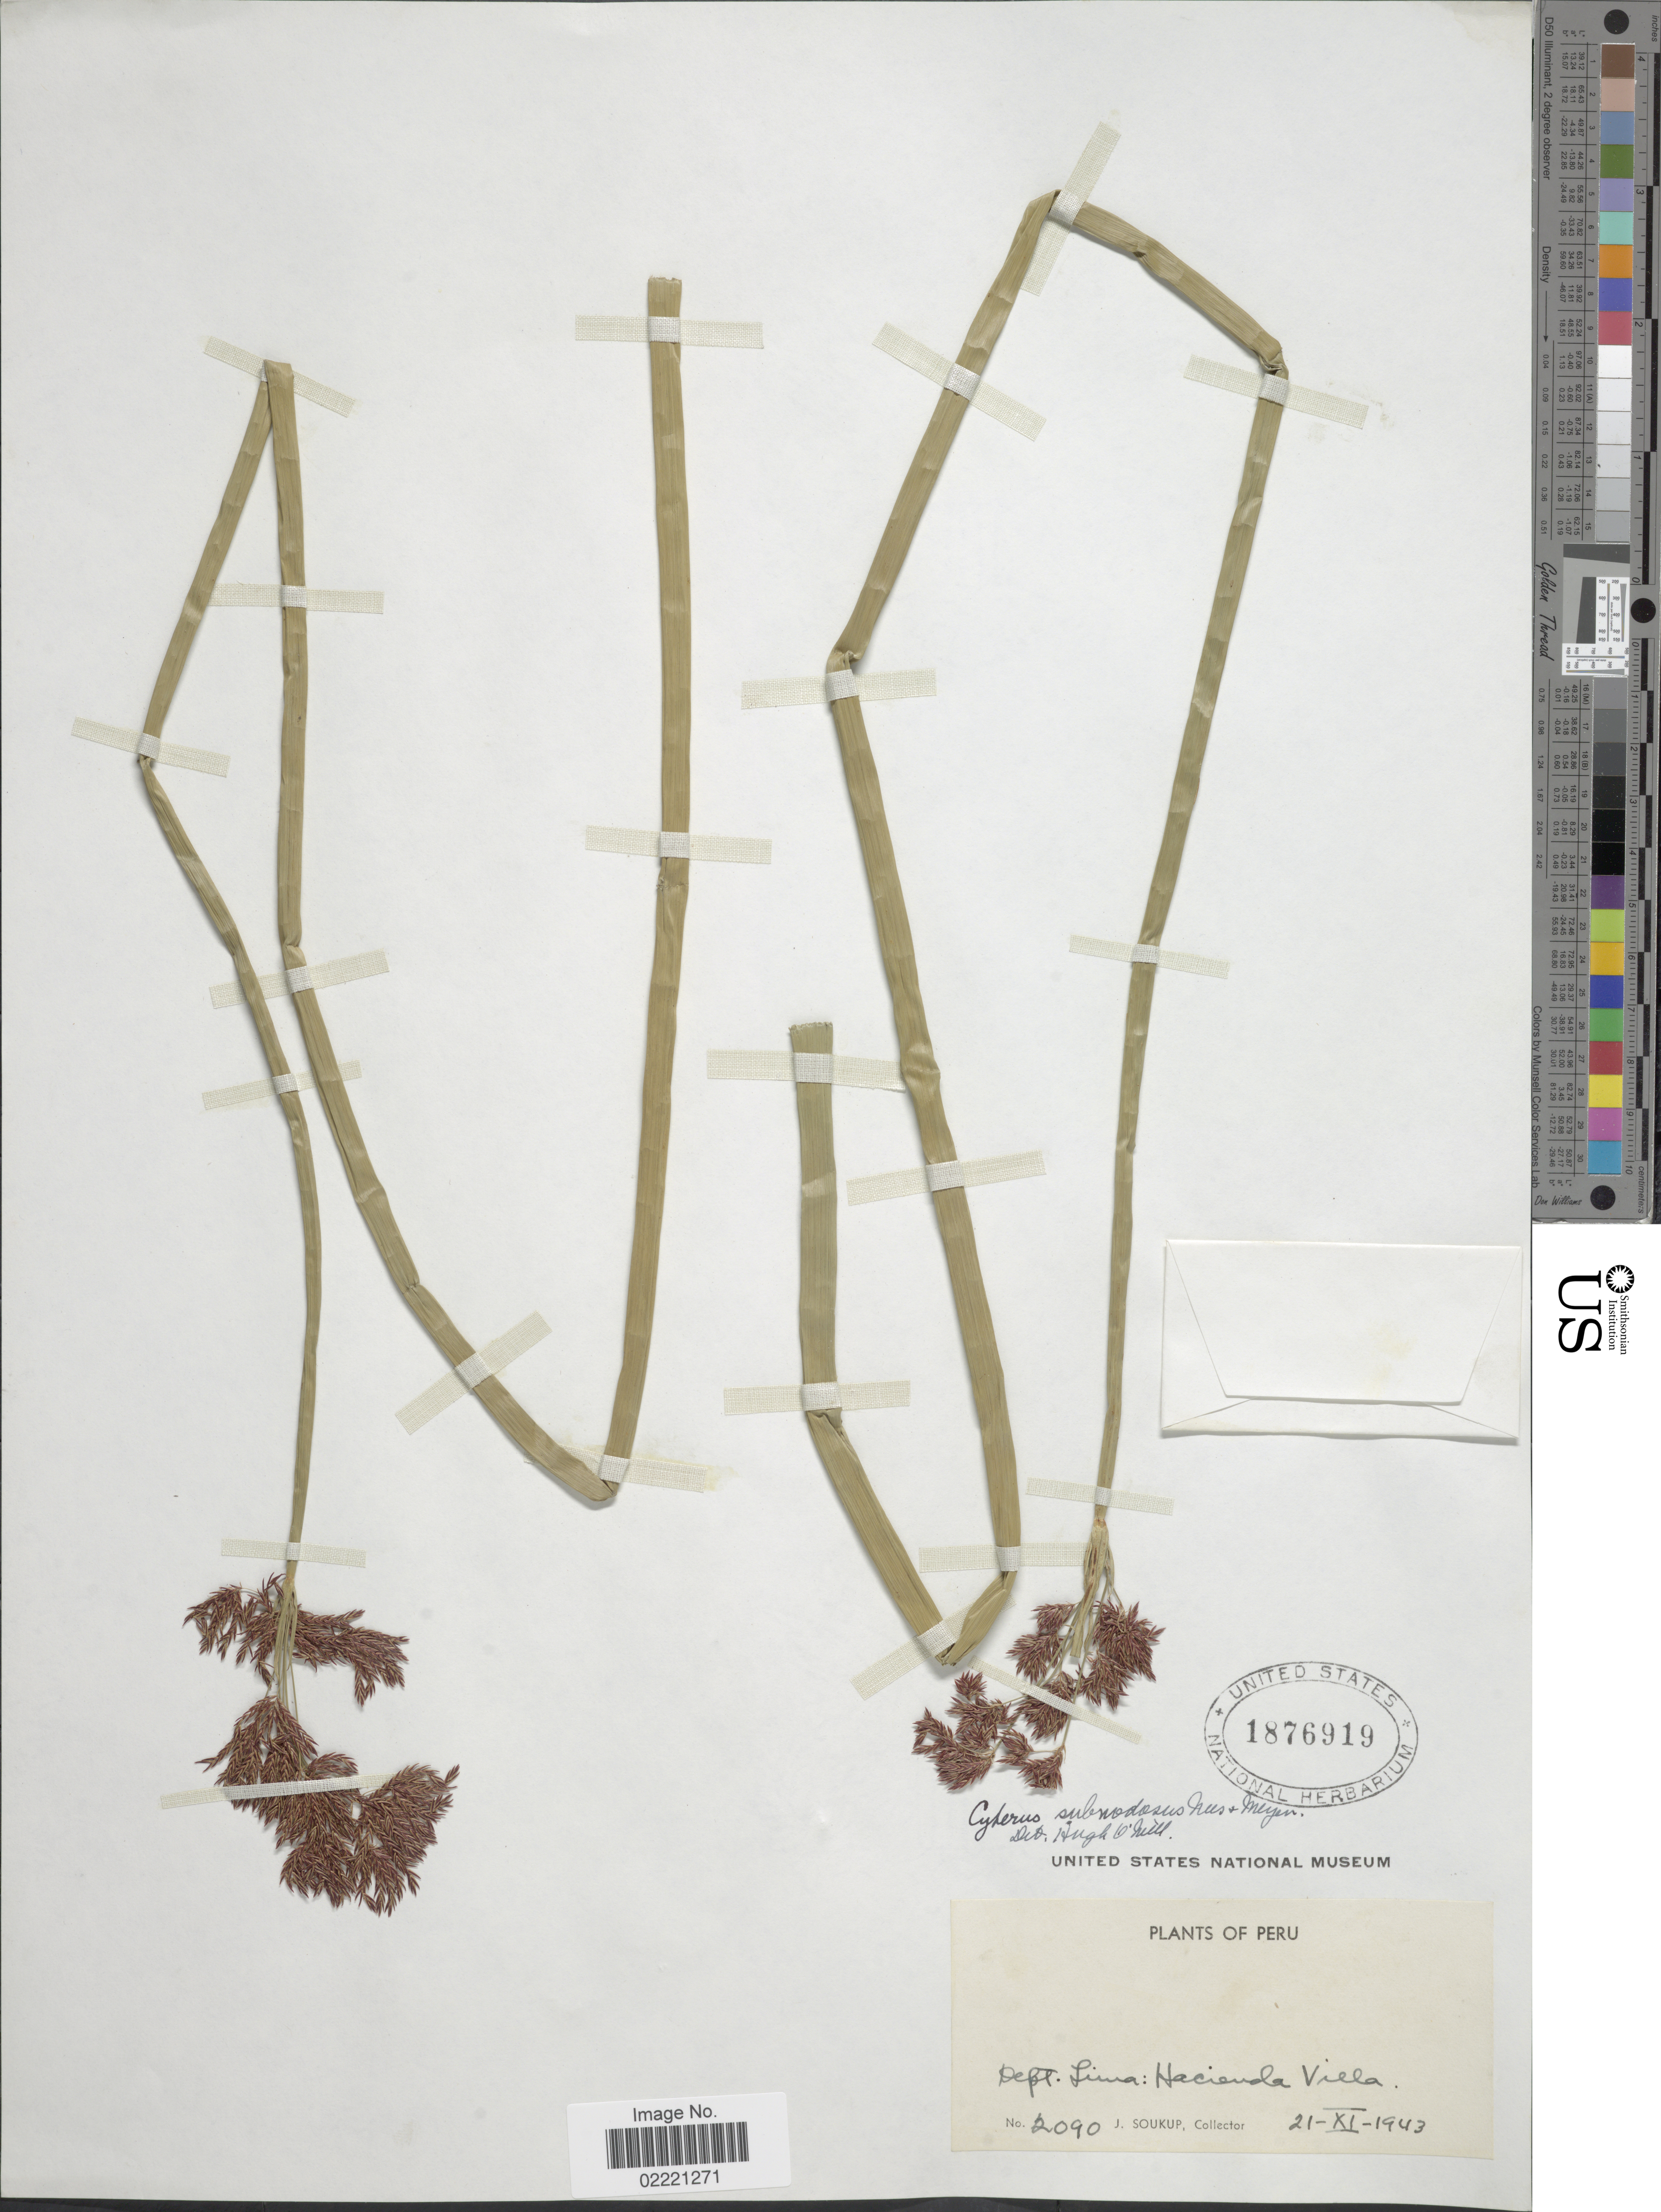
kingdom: Plantae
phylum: Tracheophyta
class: Liliopsida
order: Poales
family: Cyperaceae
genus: Cyperus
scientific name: Cyperus corymbosus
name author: Rottb.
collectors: J. Soukup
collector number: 2090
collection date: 1943-11-21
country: Peru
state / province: Lima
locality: Hacienda Villa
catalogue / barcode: US 1876919